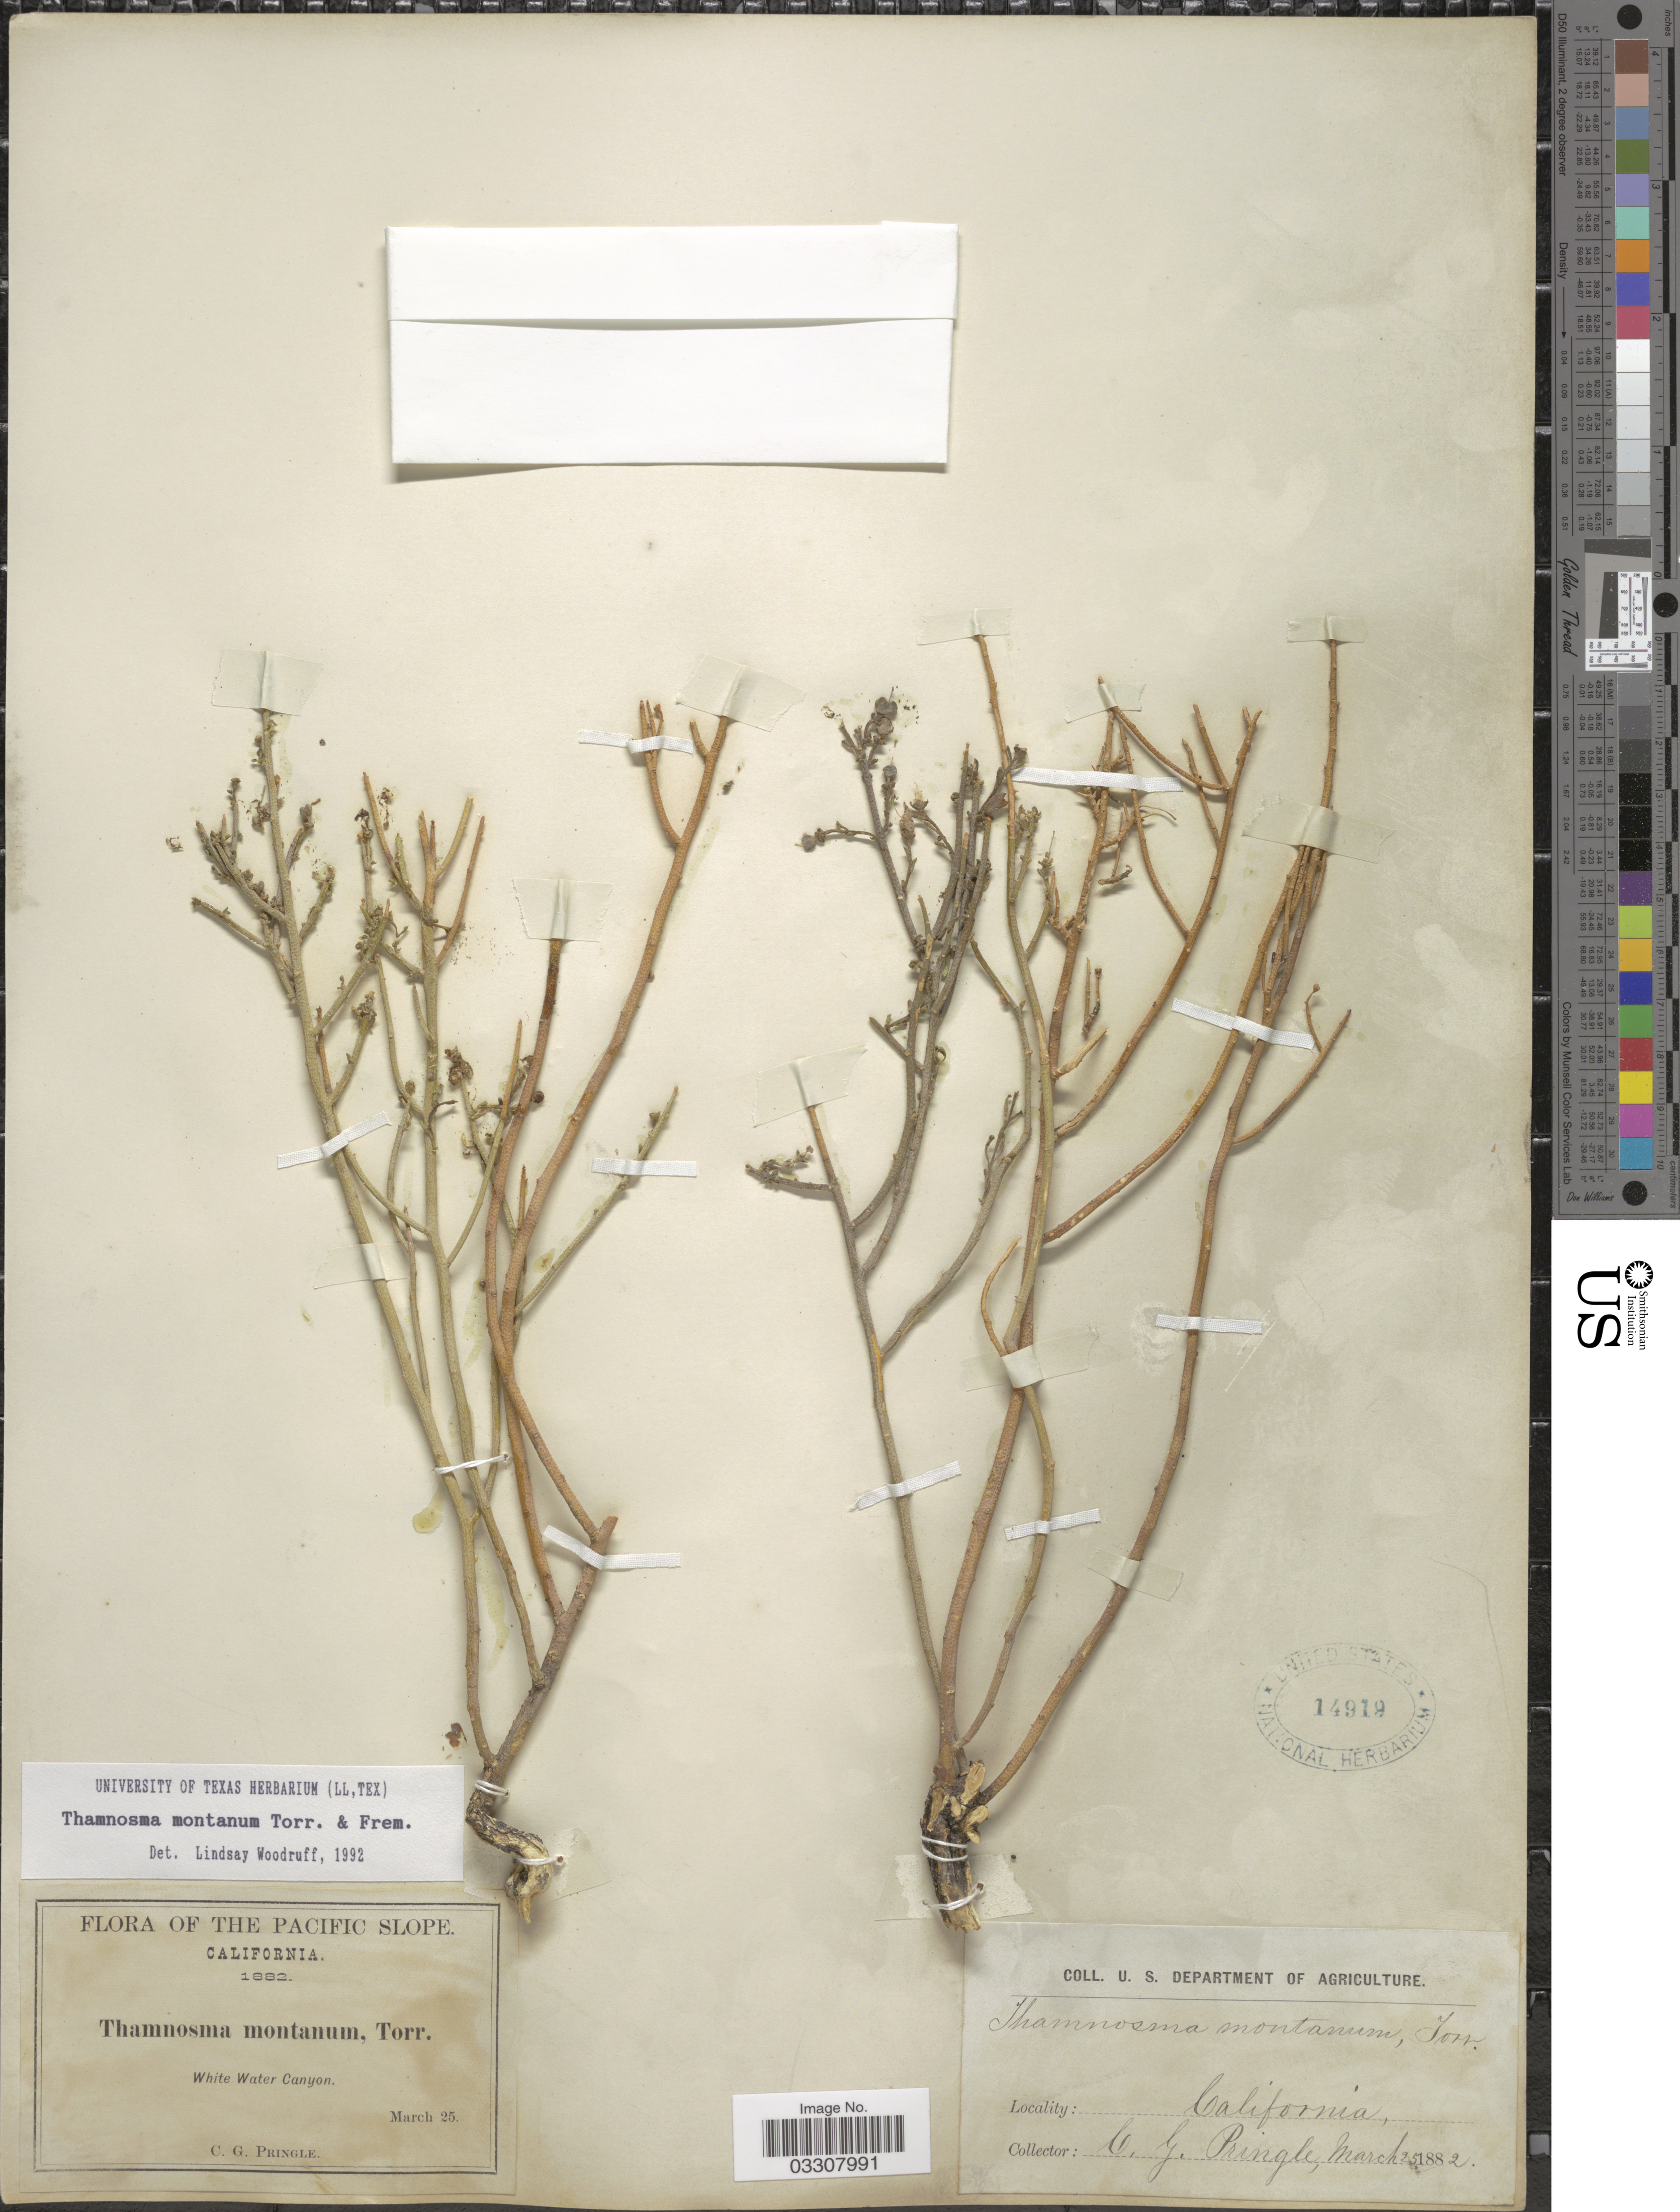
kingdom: Plantae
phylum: Tracheophyta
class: Magnoliopsida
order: Sapindales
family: Rutaceae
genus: Thamnosma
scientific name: Thamnosma montana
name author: Torr. & Frém.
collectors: C. G. Pringle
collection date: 1882-03-25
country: United States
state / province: California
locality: The Pacific Slope. White Water Canyon.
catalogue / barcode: US 14919